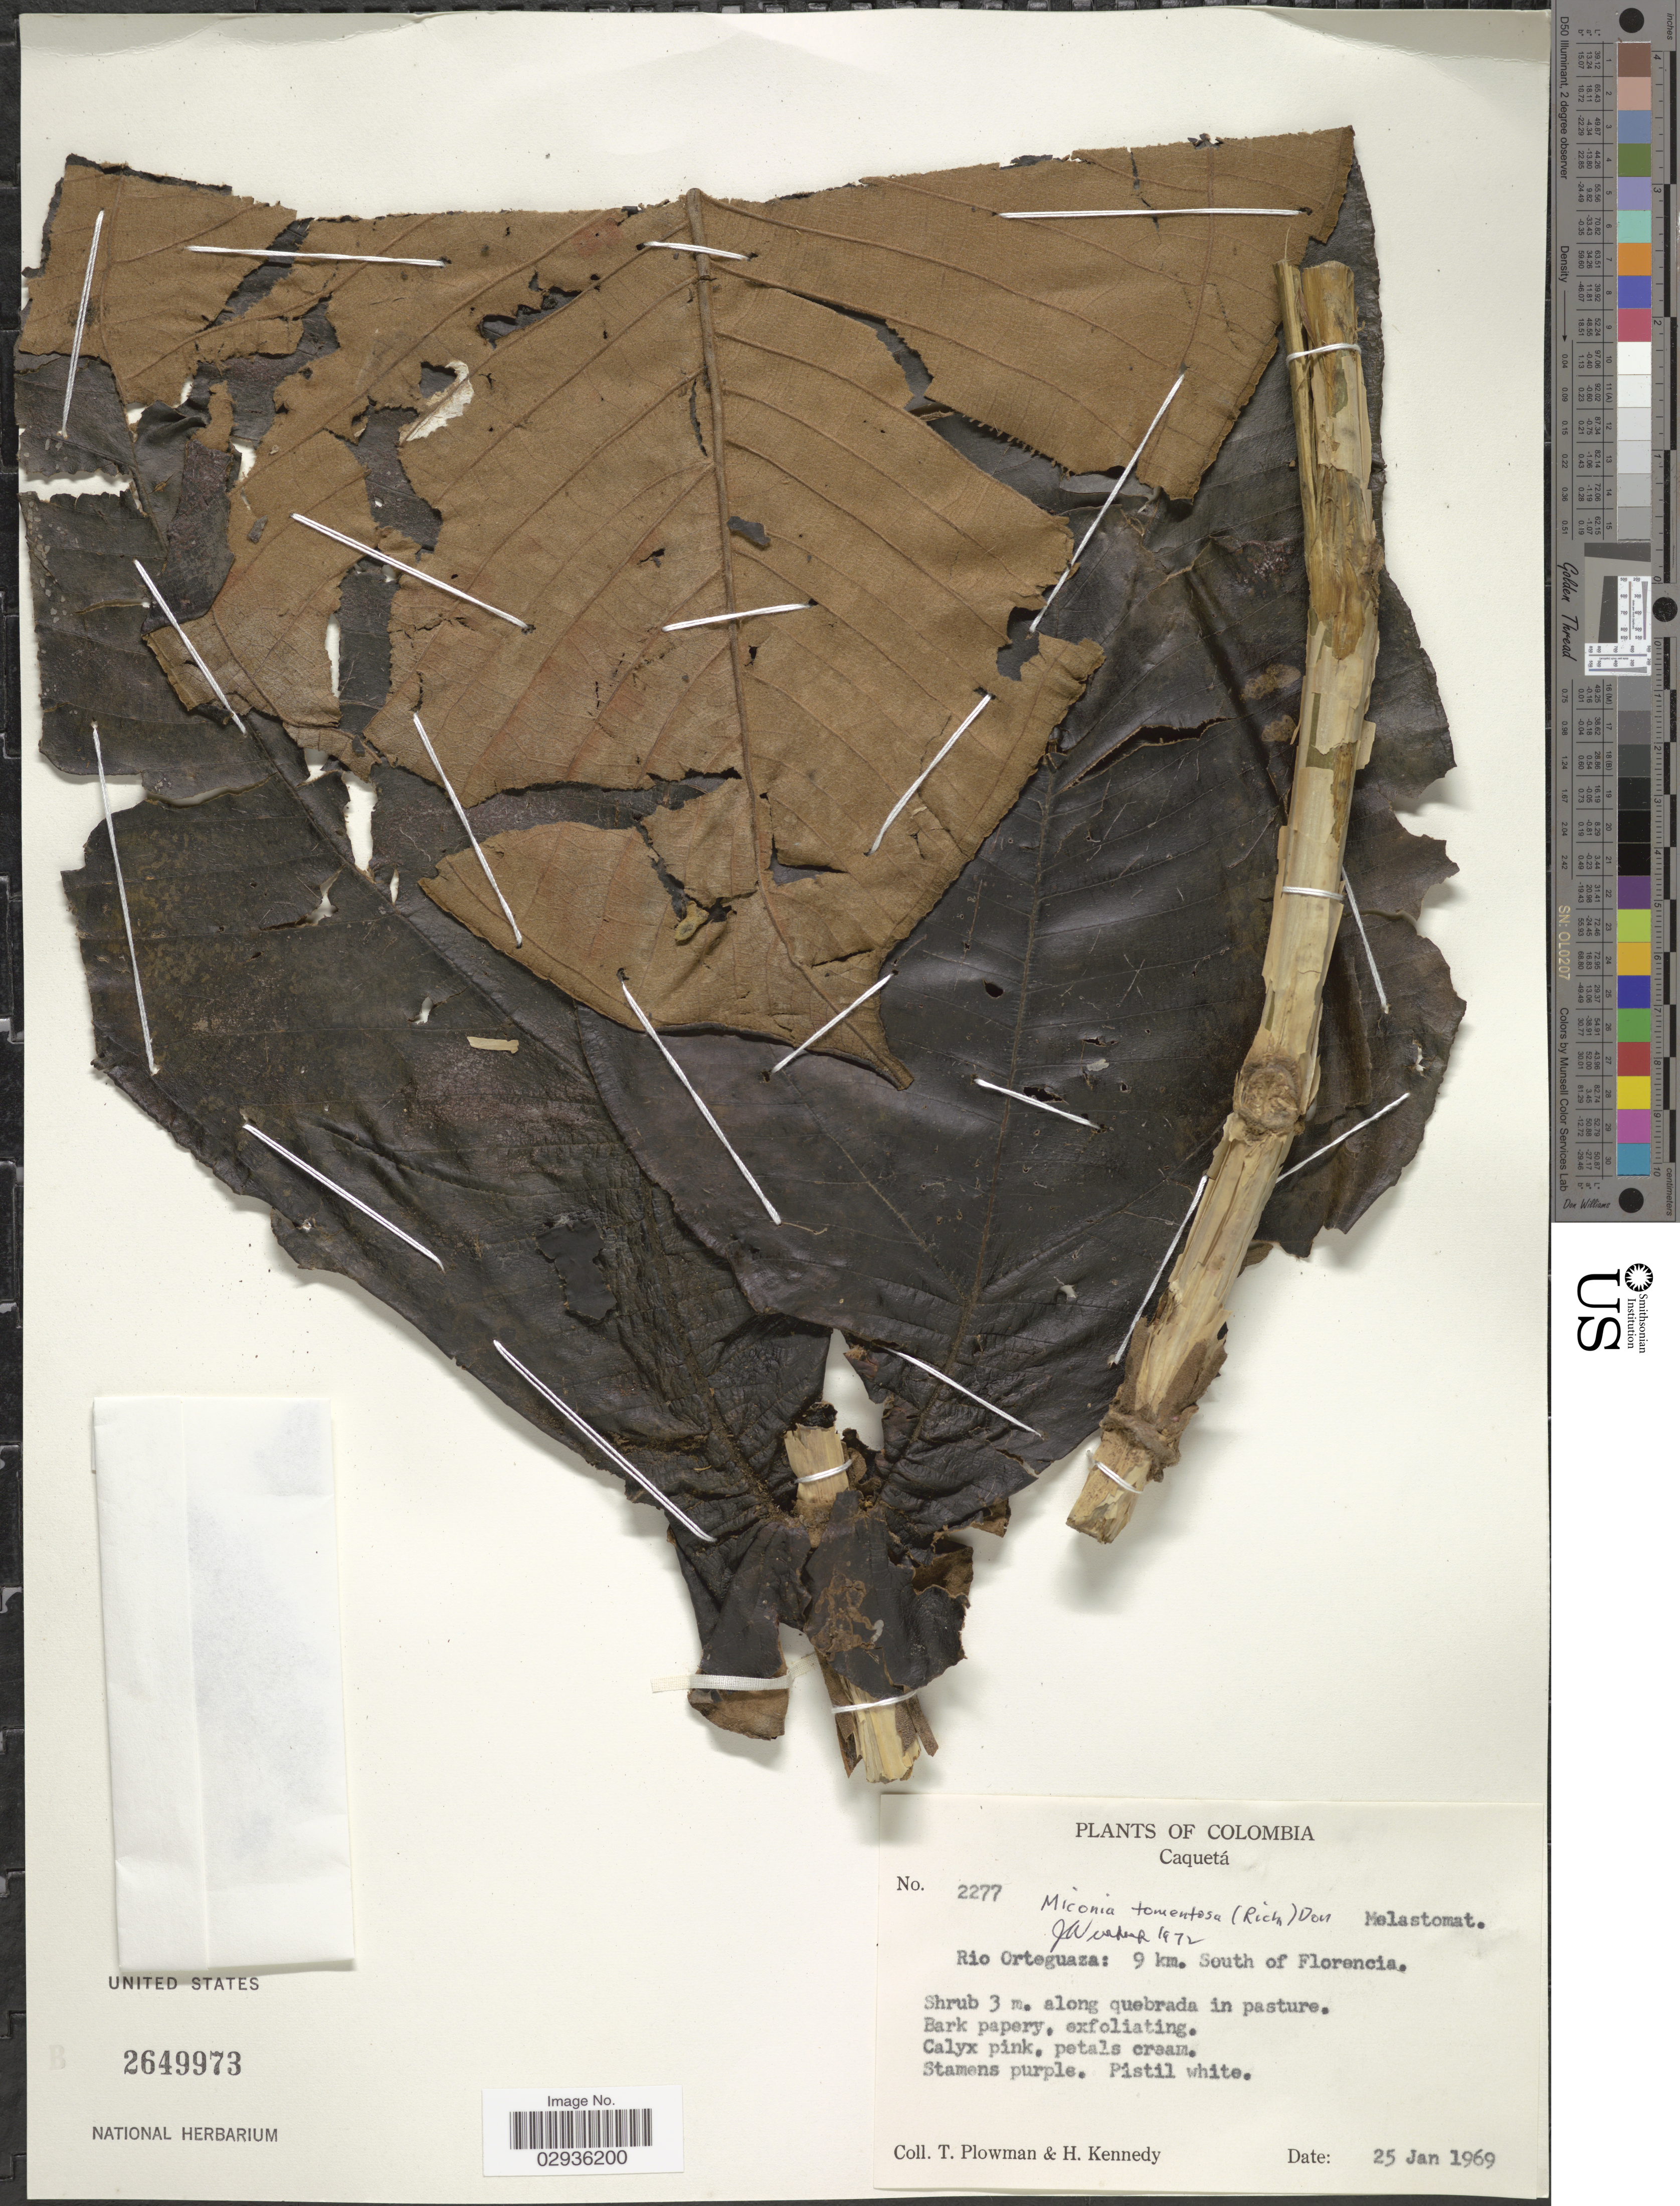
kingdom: Plantae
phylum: Tracheophyta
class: Magnoliopsida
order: Myrtales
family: Melastomataceae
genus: Miconia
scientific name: Miconia amplexans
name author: (Crueg.) Cogn.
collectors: T. Plowman & H. Kennedy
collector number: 2277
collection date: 1969-01-25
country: Colombia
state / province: Caquetá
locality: Along quebrada in pasture.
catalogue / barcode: US 2649973